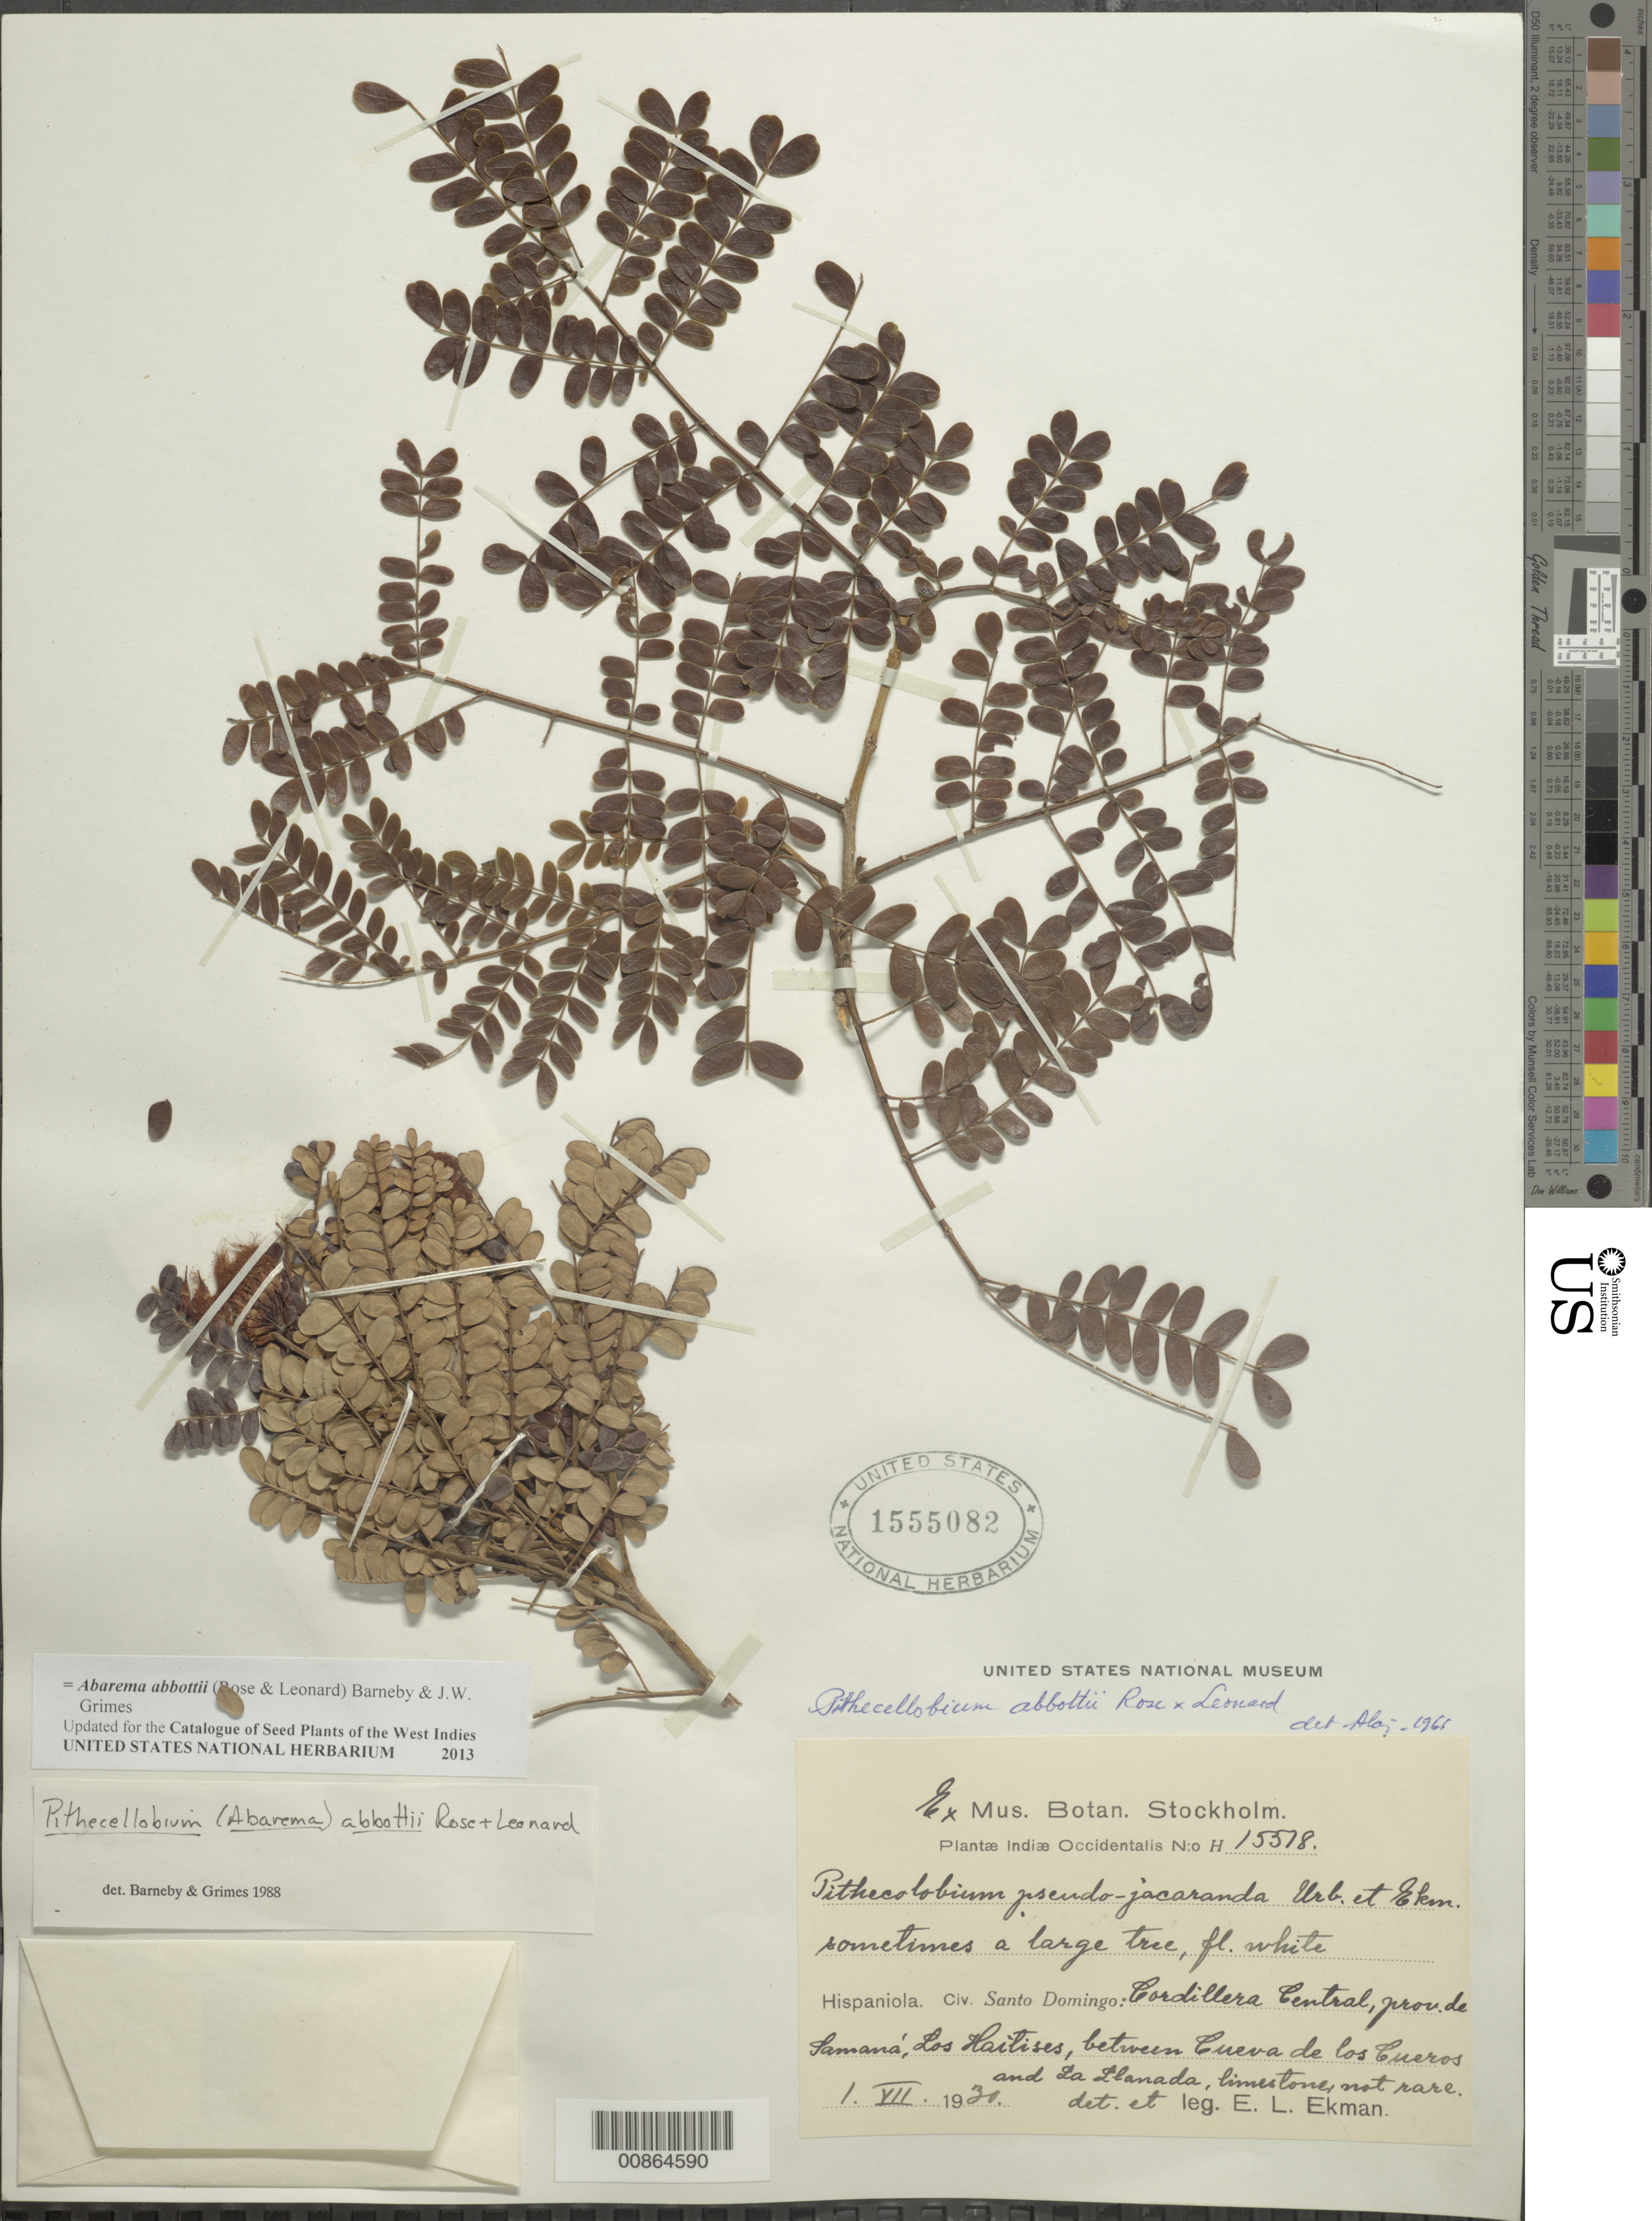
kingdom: Plantae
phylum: Tracheophyta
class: Magnoliopsida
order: Fabales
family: Fabaceae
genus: Jupunba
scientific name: Jupunba abbottii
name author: (Rose & Leonard) Britton & Rose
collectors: E. L. Ekman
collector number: H 15578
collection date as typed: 01 Jul 1930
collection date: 1930-07-01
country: Dominican Republic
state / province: Samana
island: Hispaniola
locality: Cordillera Central, Los Haitises, between Cueva de los Cueros and La Llanada.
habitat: Limestone.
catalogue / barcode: US 1555082